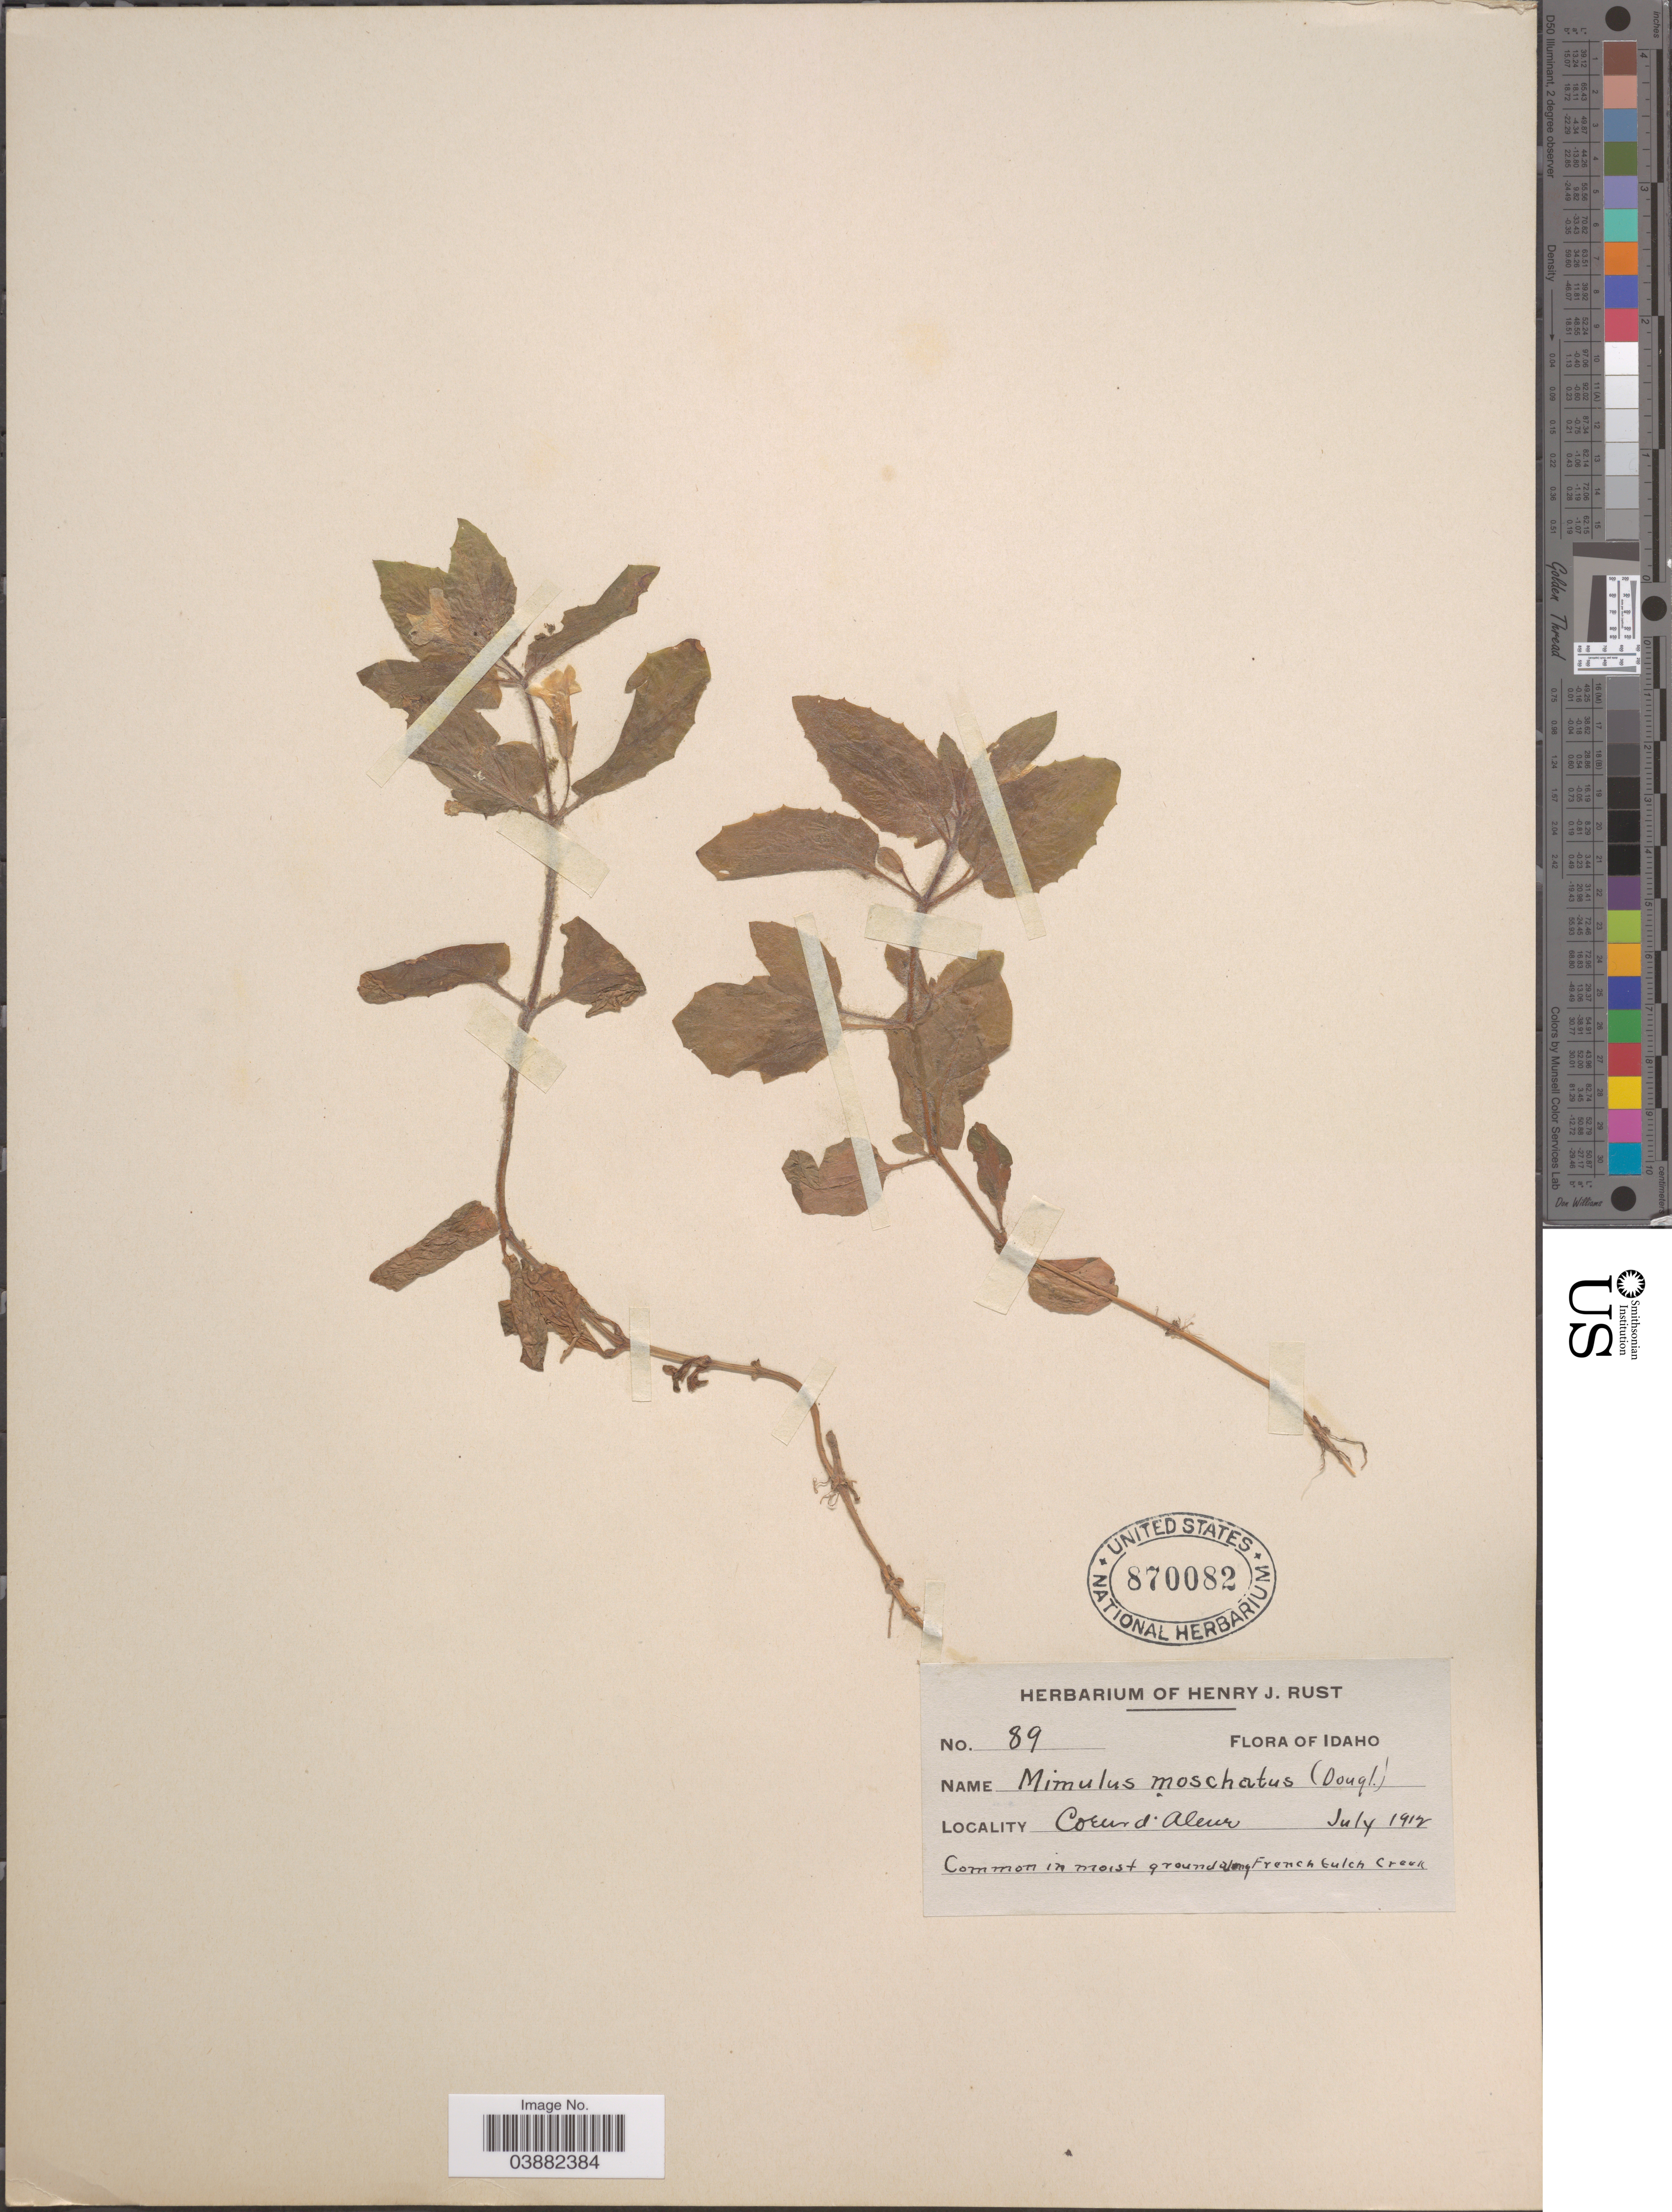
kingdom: Plantae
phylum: Tracheophyta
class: Magnoliopsida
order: Lamiales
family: Phrymaceae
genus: Mimulus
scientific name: Mimulus moschatus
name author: Douglas ex Lindl.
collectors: ex herb. Henry J. Rust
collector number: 89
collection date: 1912-07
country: United States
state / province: Idaho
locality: Coeur d'Alene. Along French Gulch Creek.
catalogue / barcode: US 870082